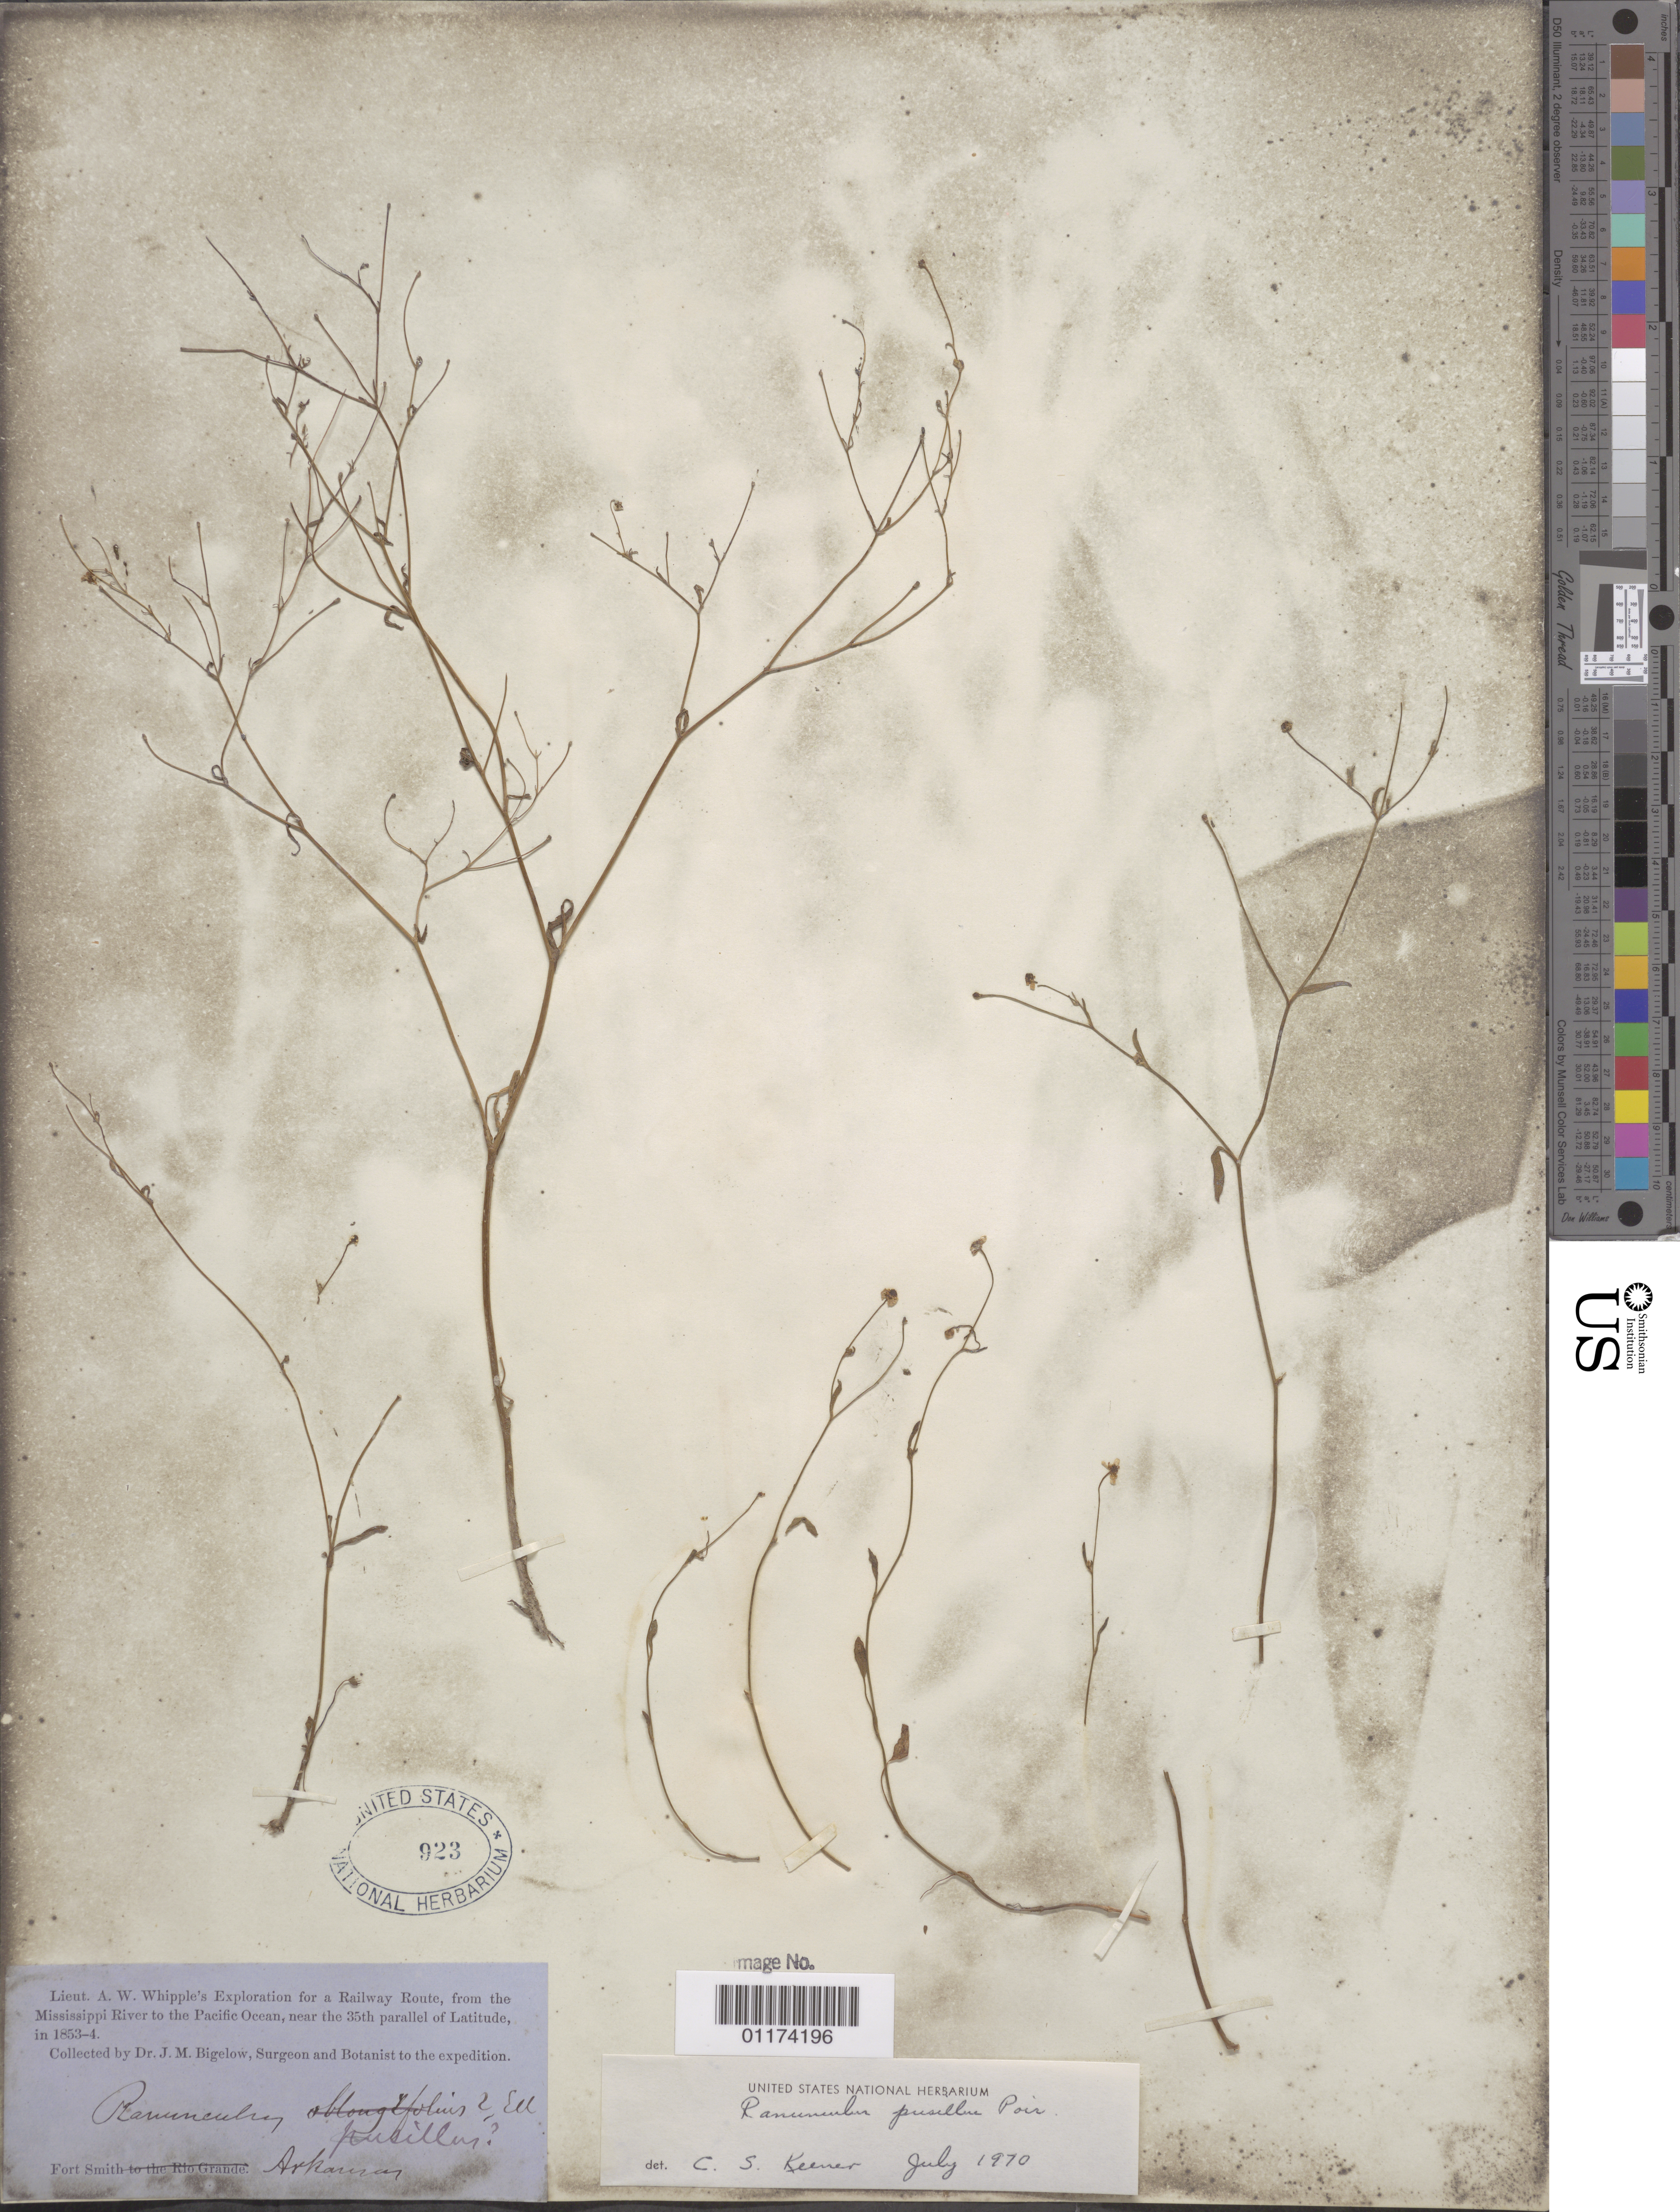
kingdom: Plantae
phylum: Tracheophyta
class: Magnoliopsida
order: Ranunculales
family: Ranunculaceae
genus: Ranunculus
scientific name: Ranunculus pusillus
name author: Poir.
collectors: J. M. Bigelow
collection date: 1853/1854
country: United States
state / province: Arkansas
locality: Fort Smith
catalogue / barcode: US 923